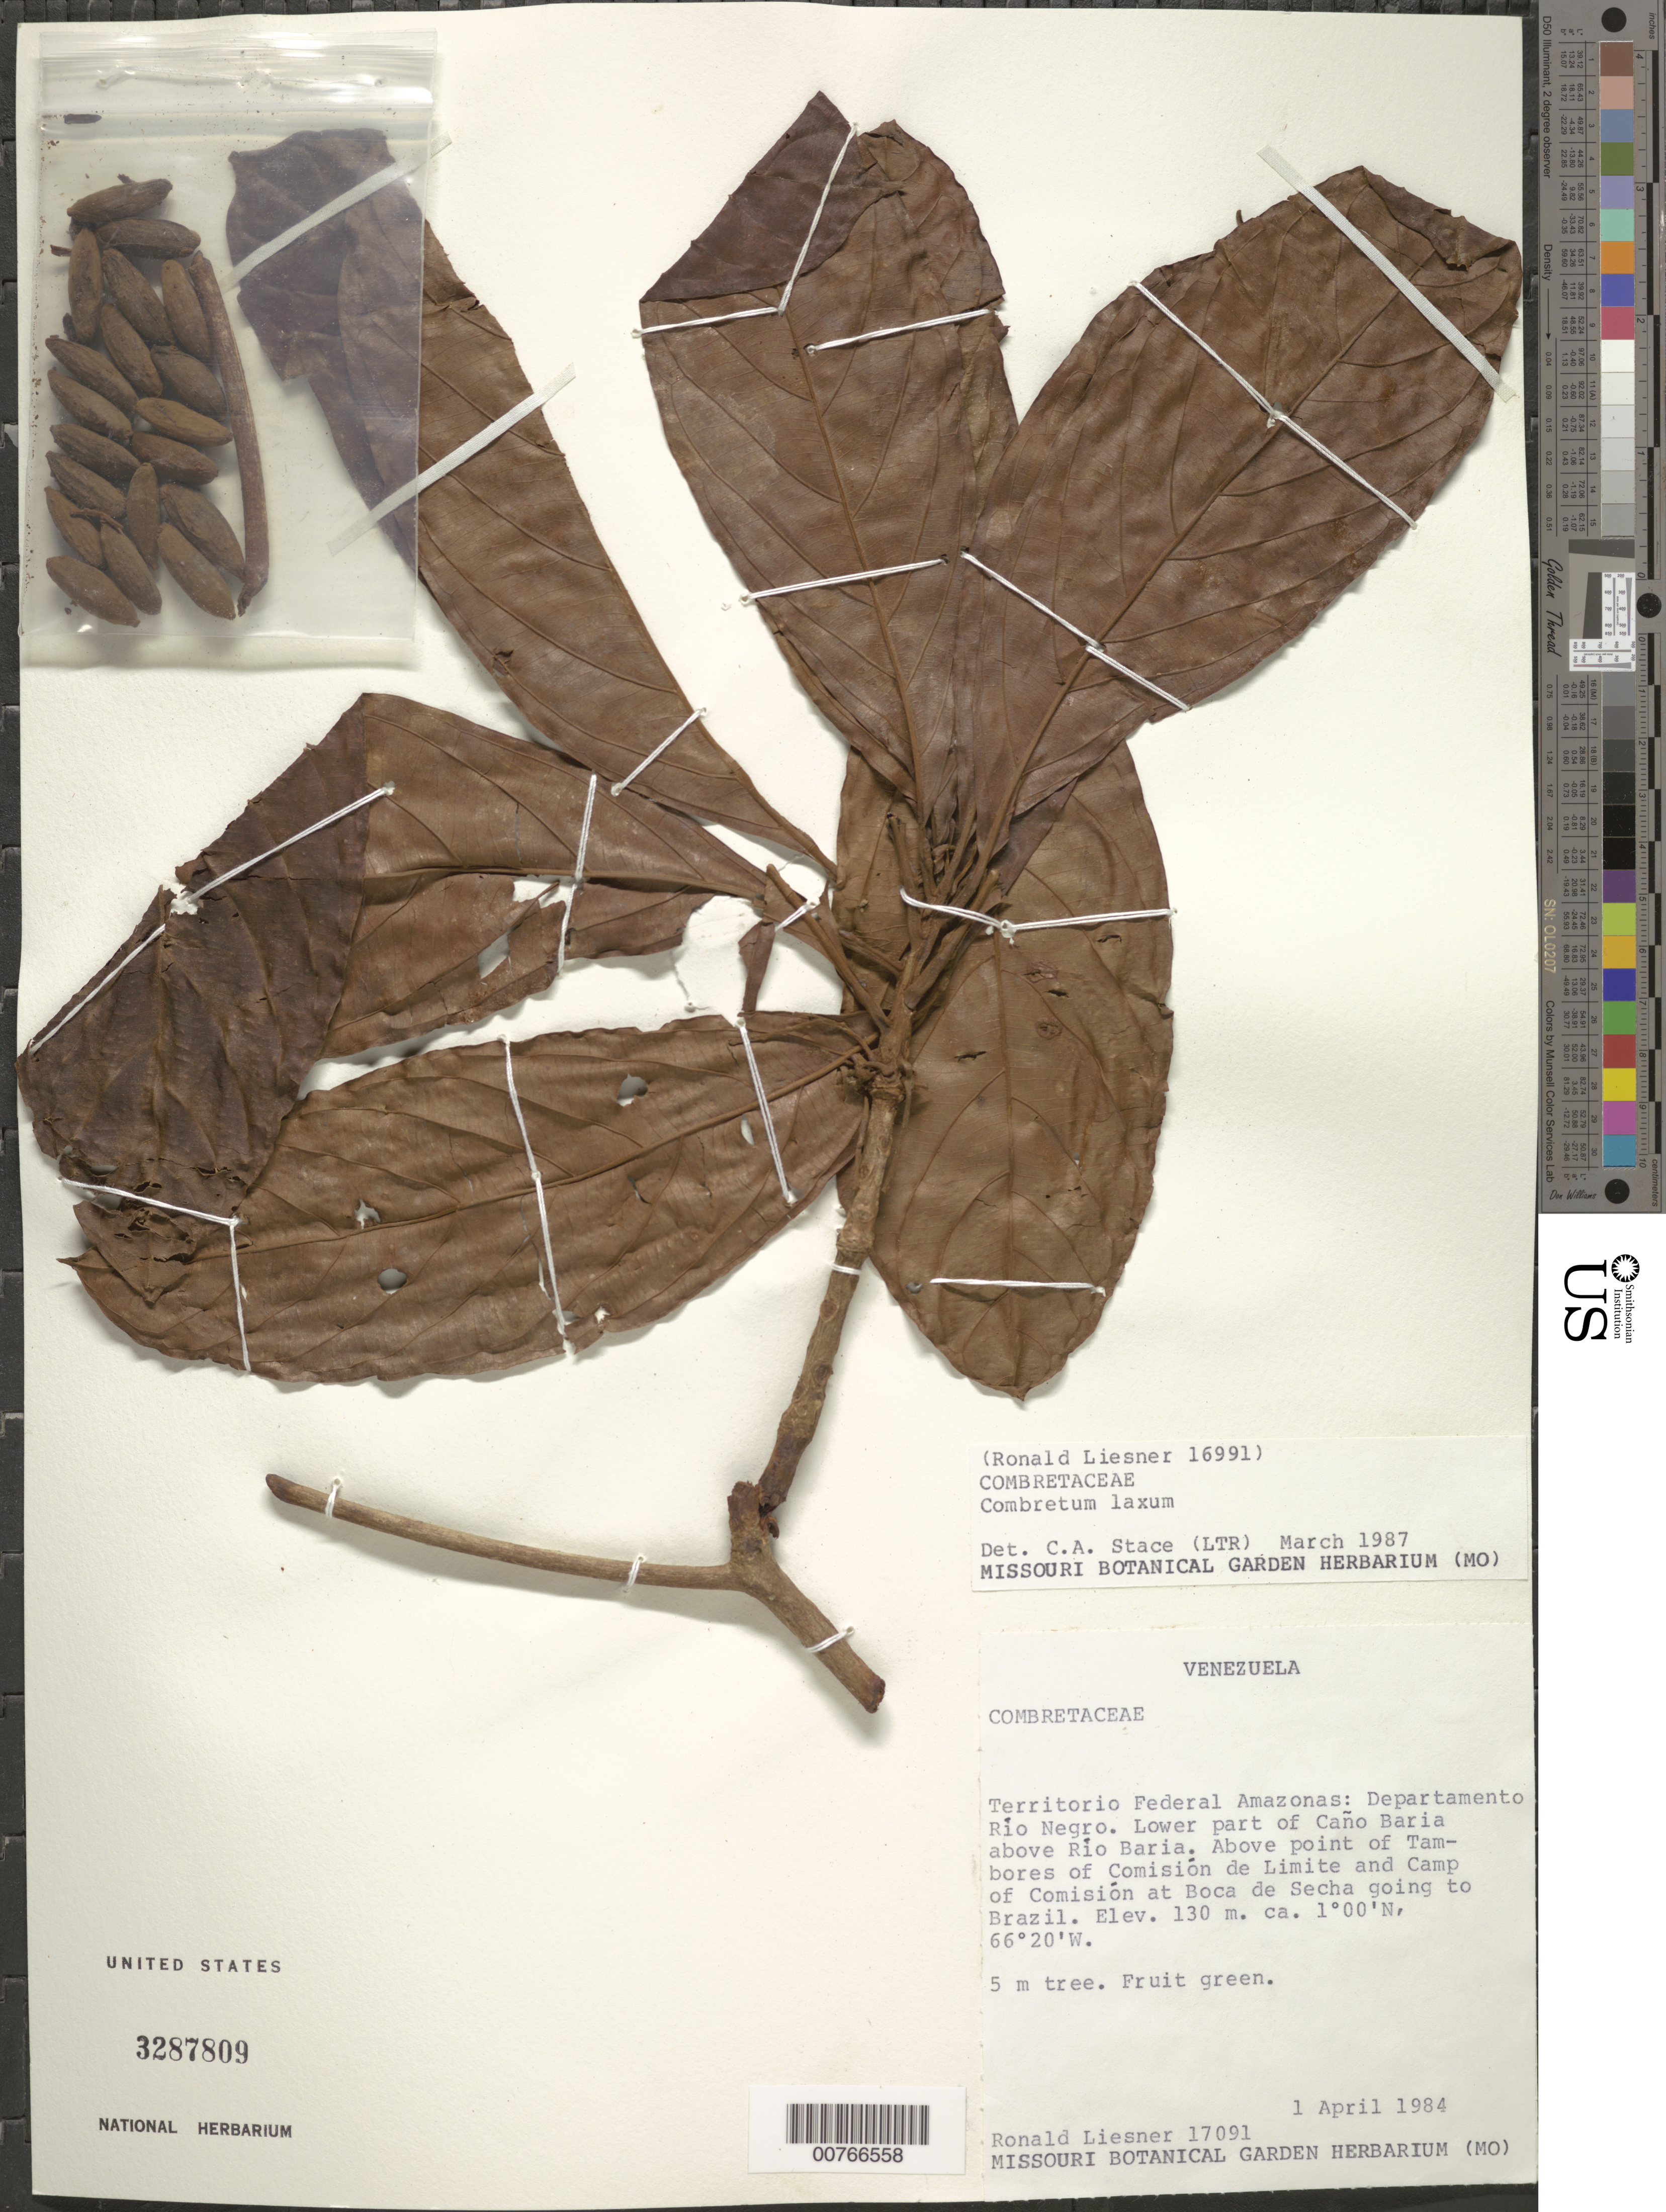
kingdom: Plantae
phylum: Tracheophyta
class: Magnoliopsida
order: Myrtales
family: Combretaceae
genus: Combretum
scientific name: Combretum laxum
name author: Jacq.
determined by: Stace, C. A.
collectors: R. L. Liesner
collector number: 17091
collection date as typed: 1-Apr-84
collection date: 1984-04-01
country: Venezuela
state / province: Amazonas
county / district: Río Negro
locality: Caño Baria above Río Baria, above point of Tambores Comisión de Limite and Camp of Comision at Boca de Secha going to Brazil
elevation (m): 130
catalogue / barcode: US 3287809